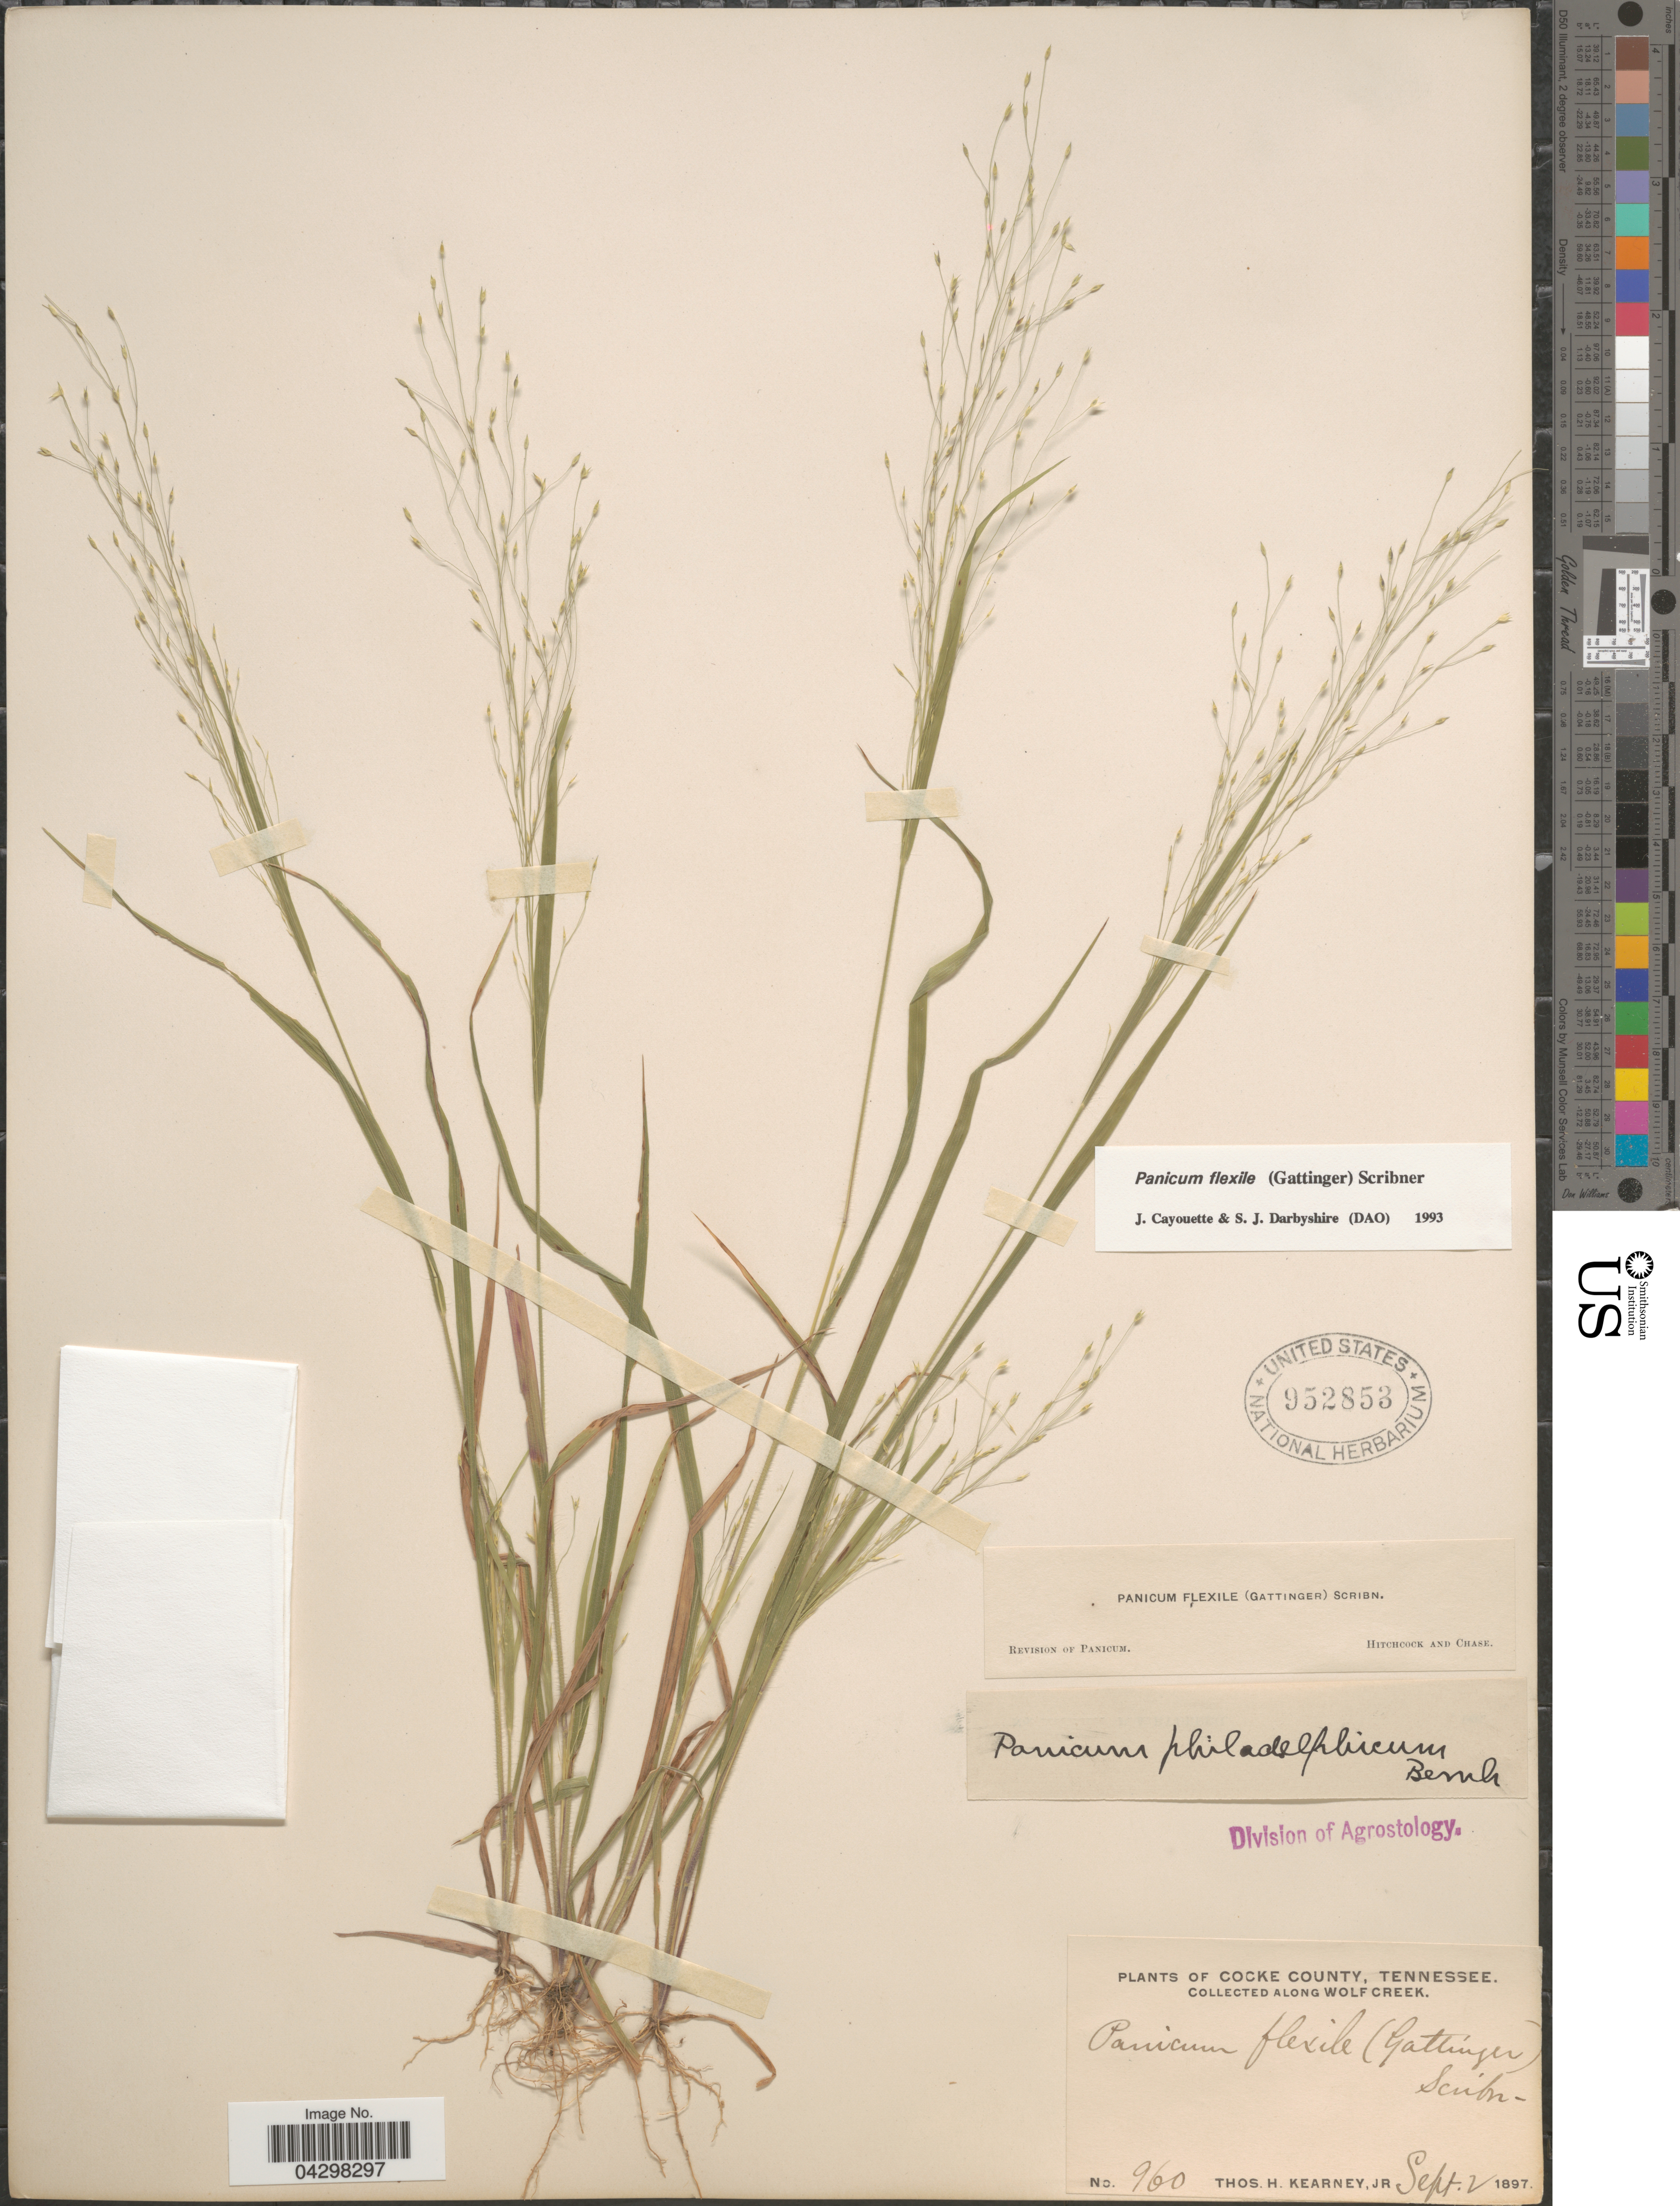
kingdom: Plantae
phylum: Tracheophyta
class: Liliopsida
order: Poales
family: Poaceae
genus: Panicum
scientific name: Panicum flexile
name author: (Gatt.) Scribn.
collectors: T. H. Kearney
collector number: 960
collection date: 1897-09-02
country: United States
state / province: Tennessee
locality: Cocke County. Along Wolf Creek.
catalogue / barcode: US 952853